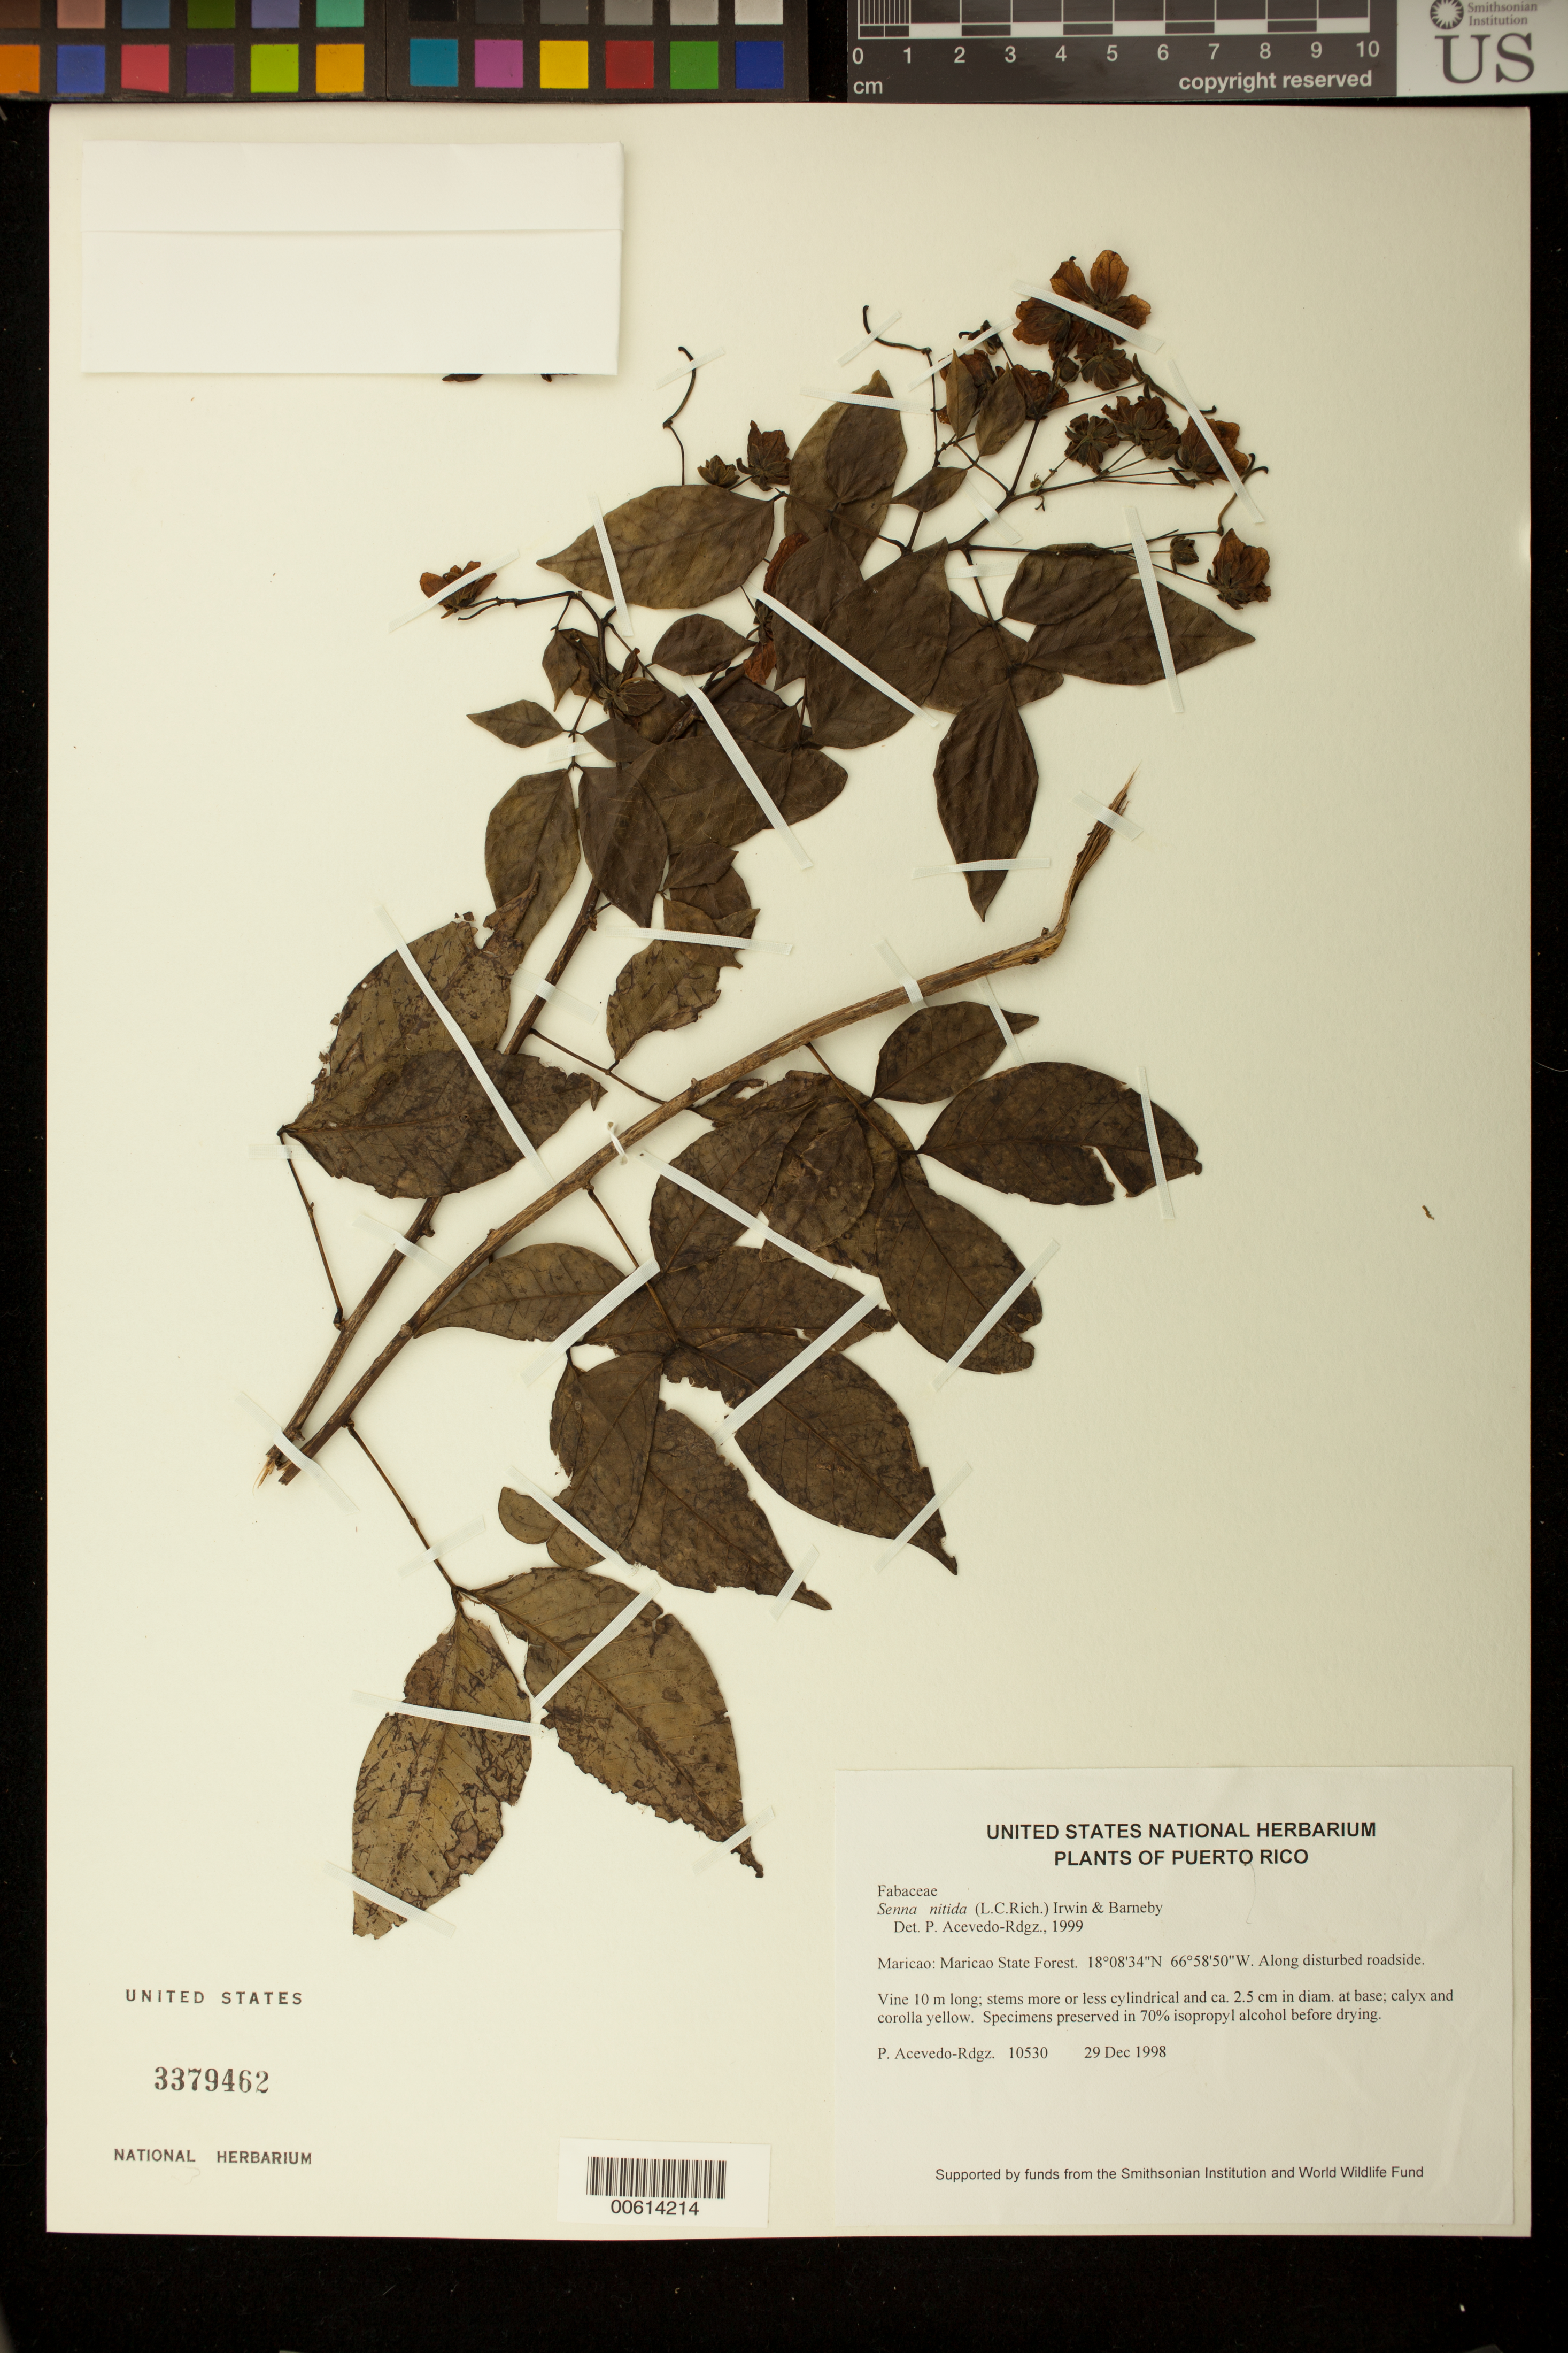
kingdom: Plantae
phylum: Tracheophyta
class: Magnoliopsida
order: Fabales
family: Fabaceae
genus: Senna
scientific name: Senna nitida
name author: (Rich.) H.S. Irwin & Barneby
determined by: Acevedo-Rodríguez, P., (BOT), Smithsonian Institution - National Museum of Natural History (UNITED STATES)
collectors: P. Acevedo-Rodr.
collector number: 10530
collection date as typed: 29 Dec 1998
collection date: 1998-12-29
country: Puerto Rico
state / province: Maricao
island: Puerto Rico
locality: Maricao: Maricao State Forest.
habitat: Along disturbed roadside.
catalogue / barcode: US 3379462